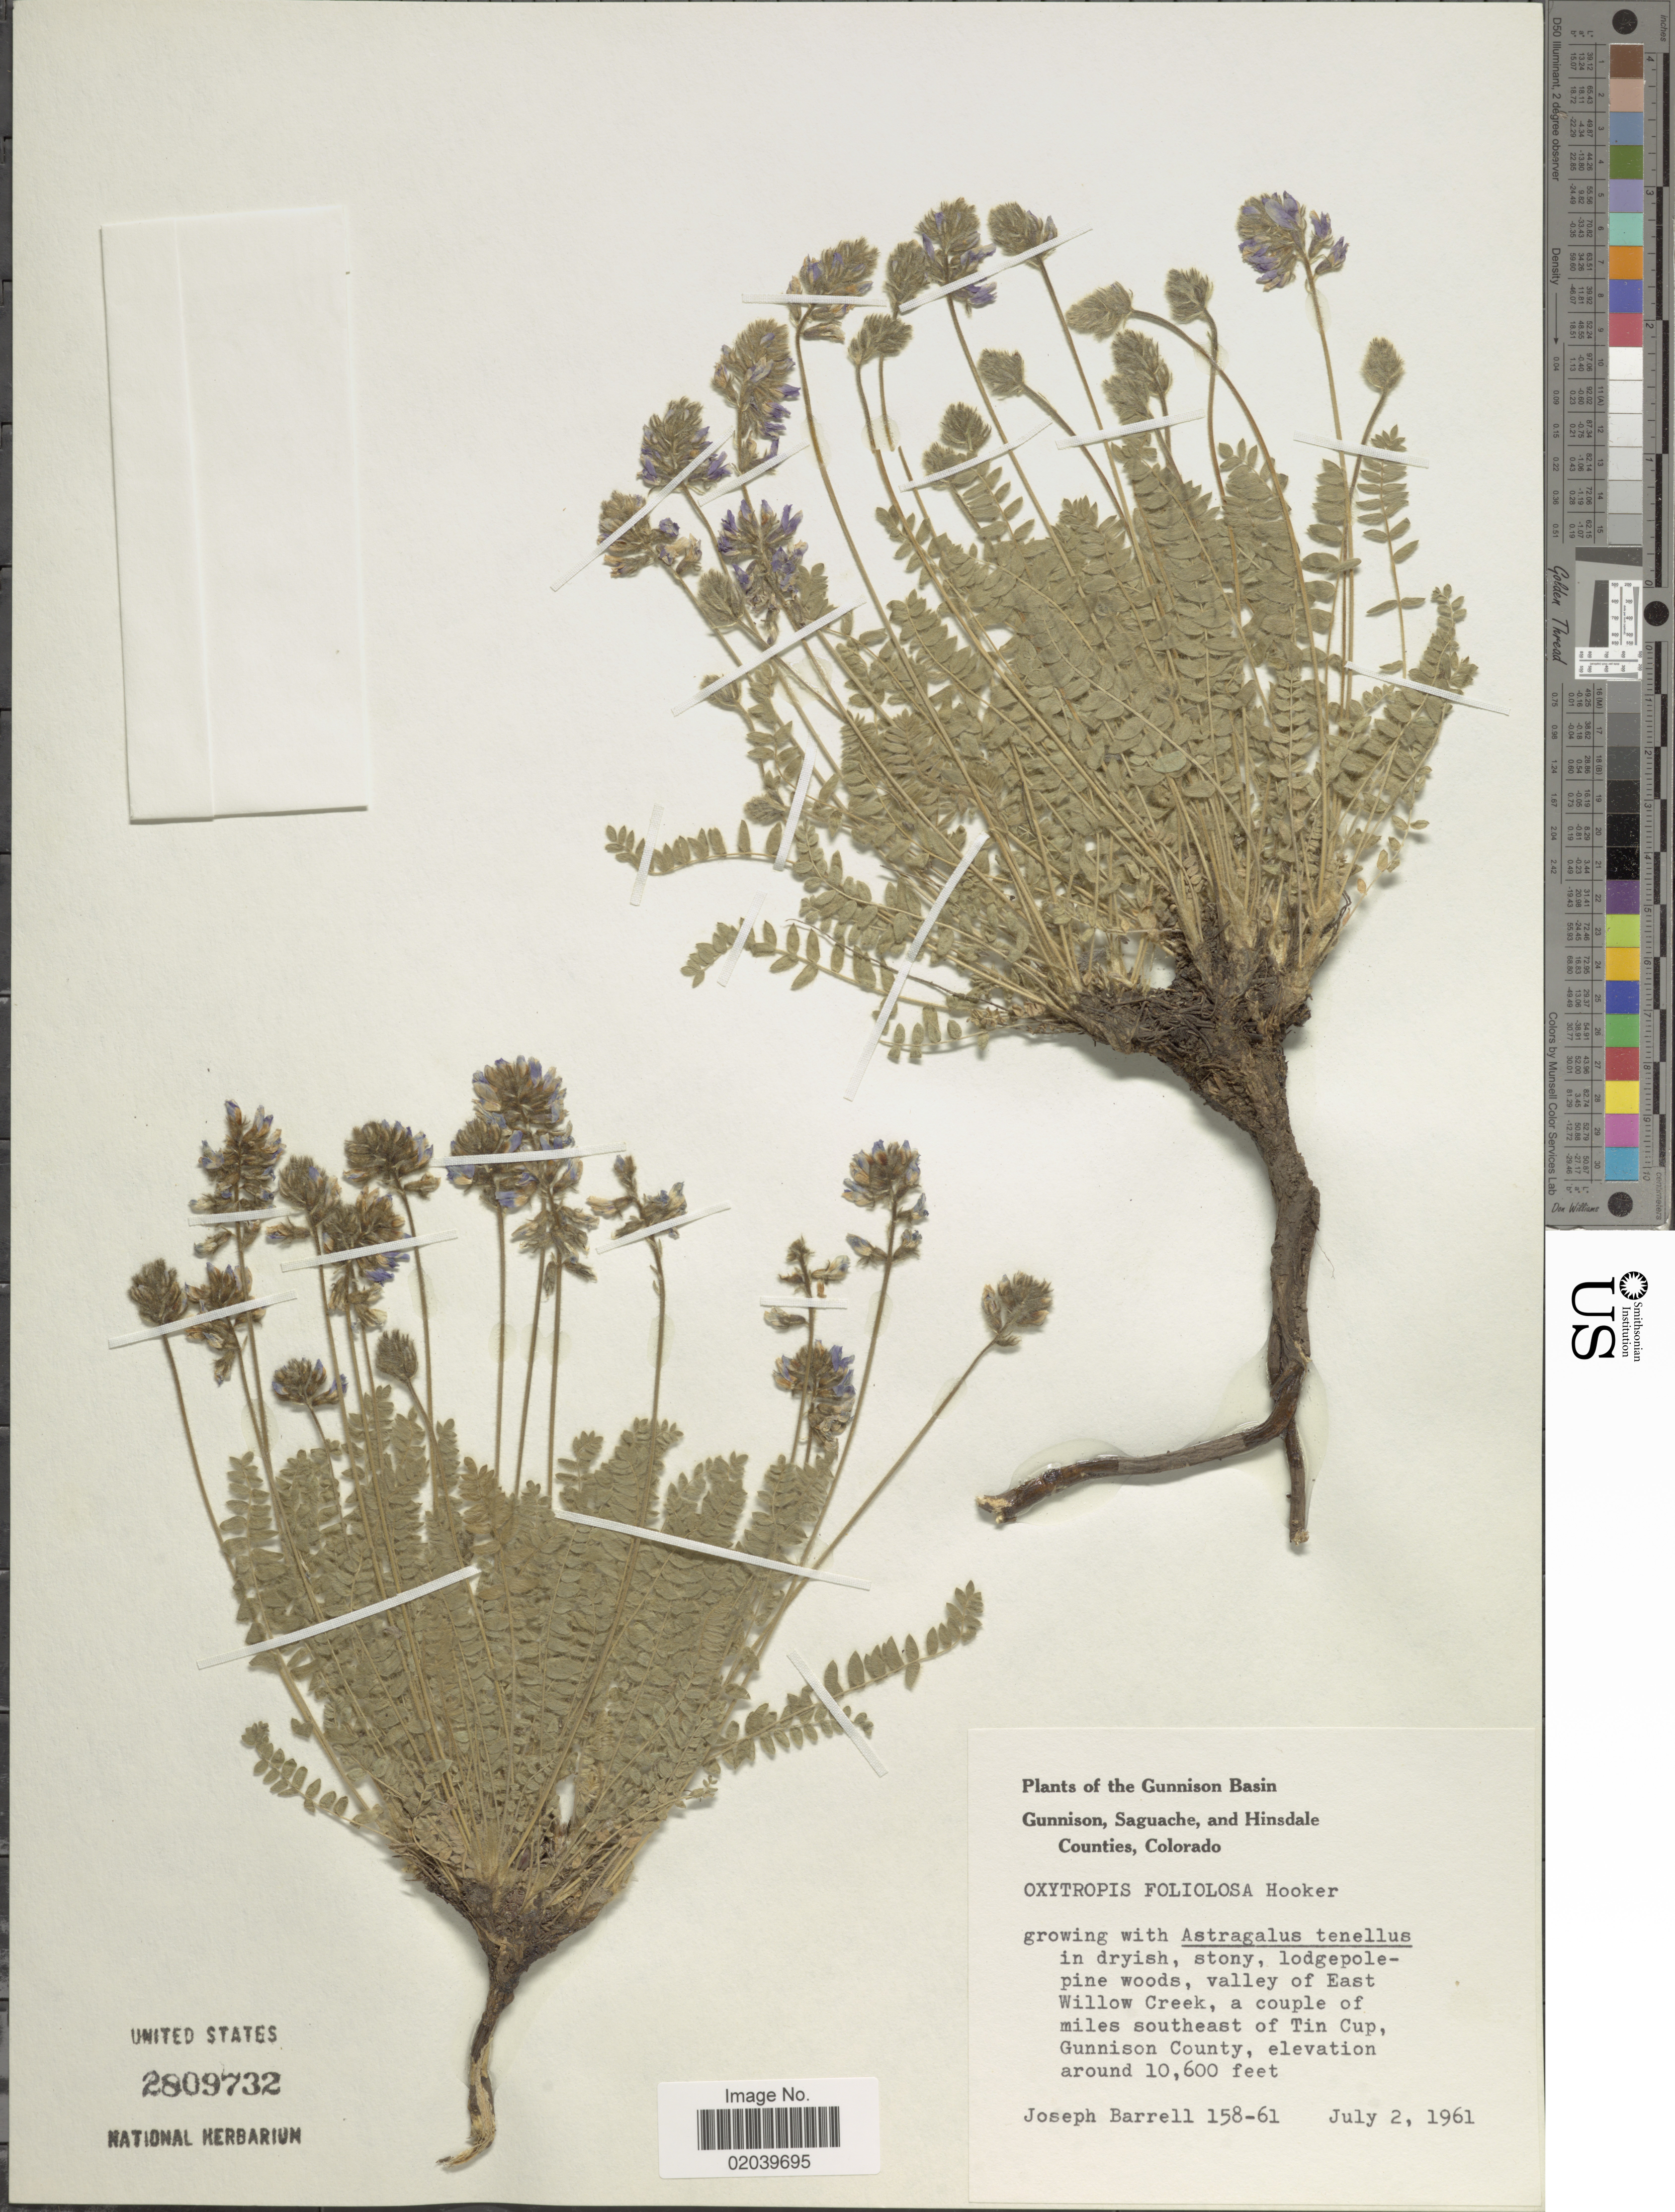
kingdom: Plantae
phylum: Tracheophyta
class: Magnoliopsida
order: Fabales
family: Fabaceae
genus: Oxytropis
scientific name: Oxytropis deflexa var. foliolosa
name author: (Hook.) Barneby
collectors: J. Barrell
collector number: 158-61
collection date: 1961-07-02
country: United States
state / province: Colorado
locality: The Gunnison Basin, Gunnison, Saguache, and Hinsdale Counties, Colorado, valley of east of Willow Creek, a couple of miles southeast of Tin Cup, Gunnison County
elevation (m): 3231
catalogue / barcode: US 2809732